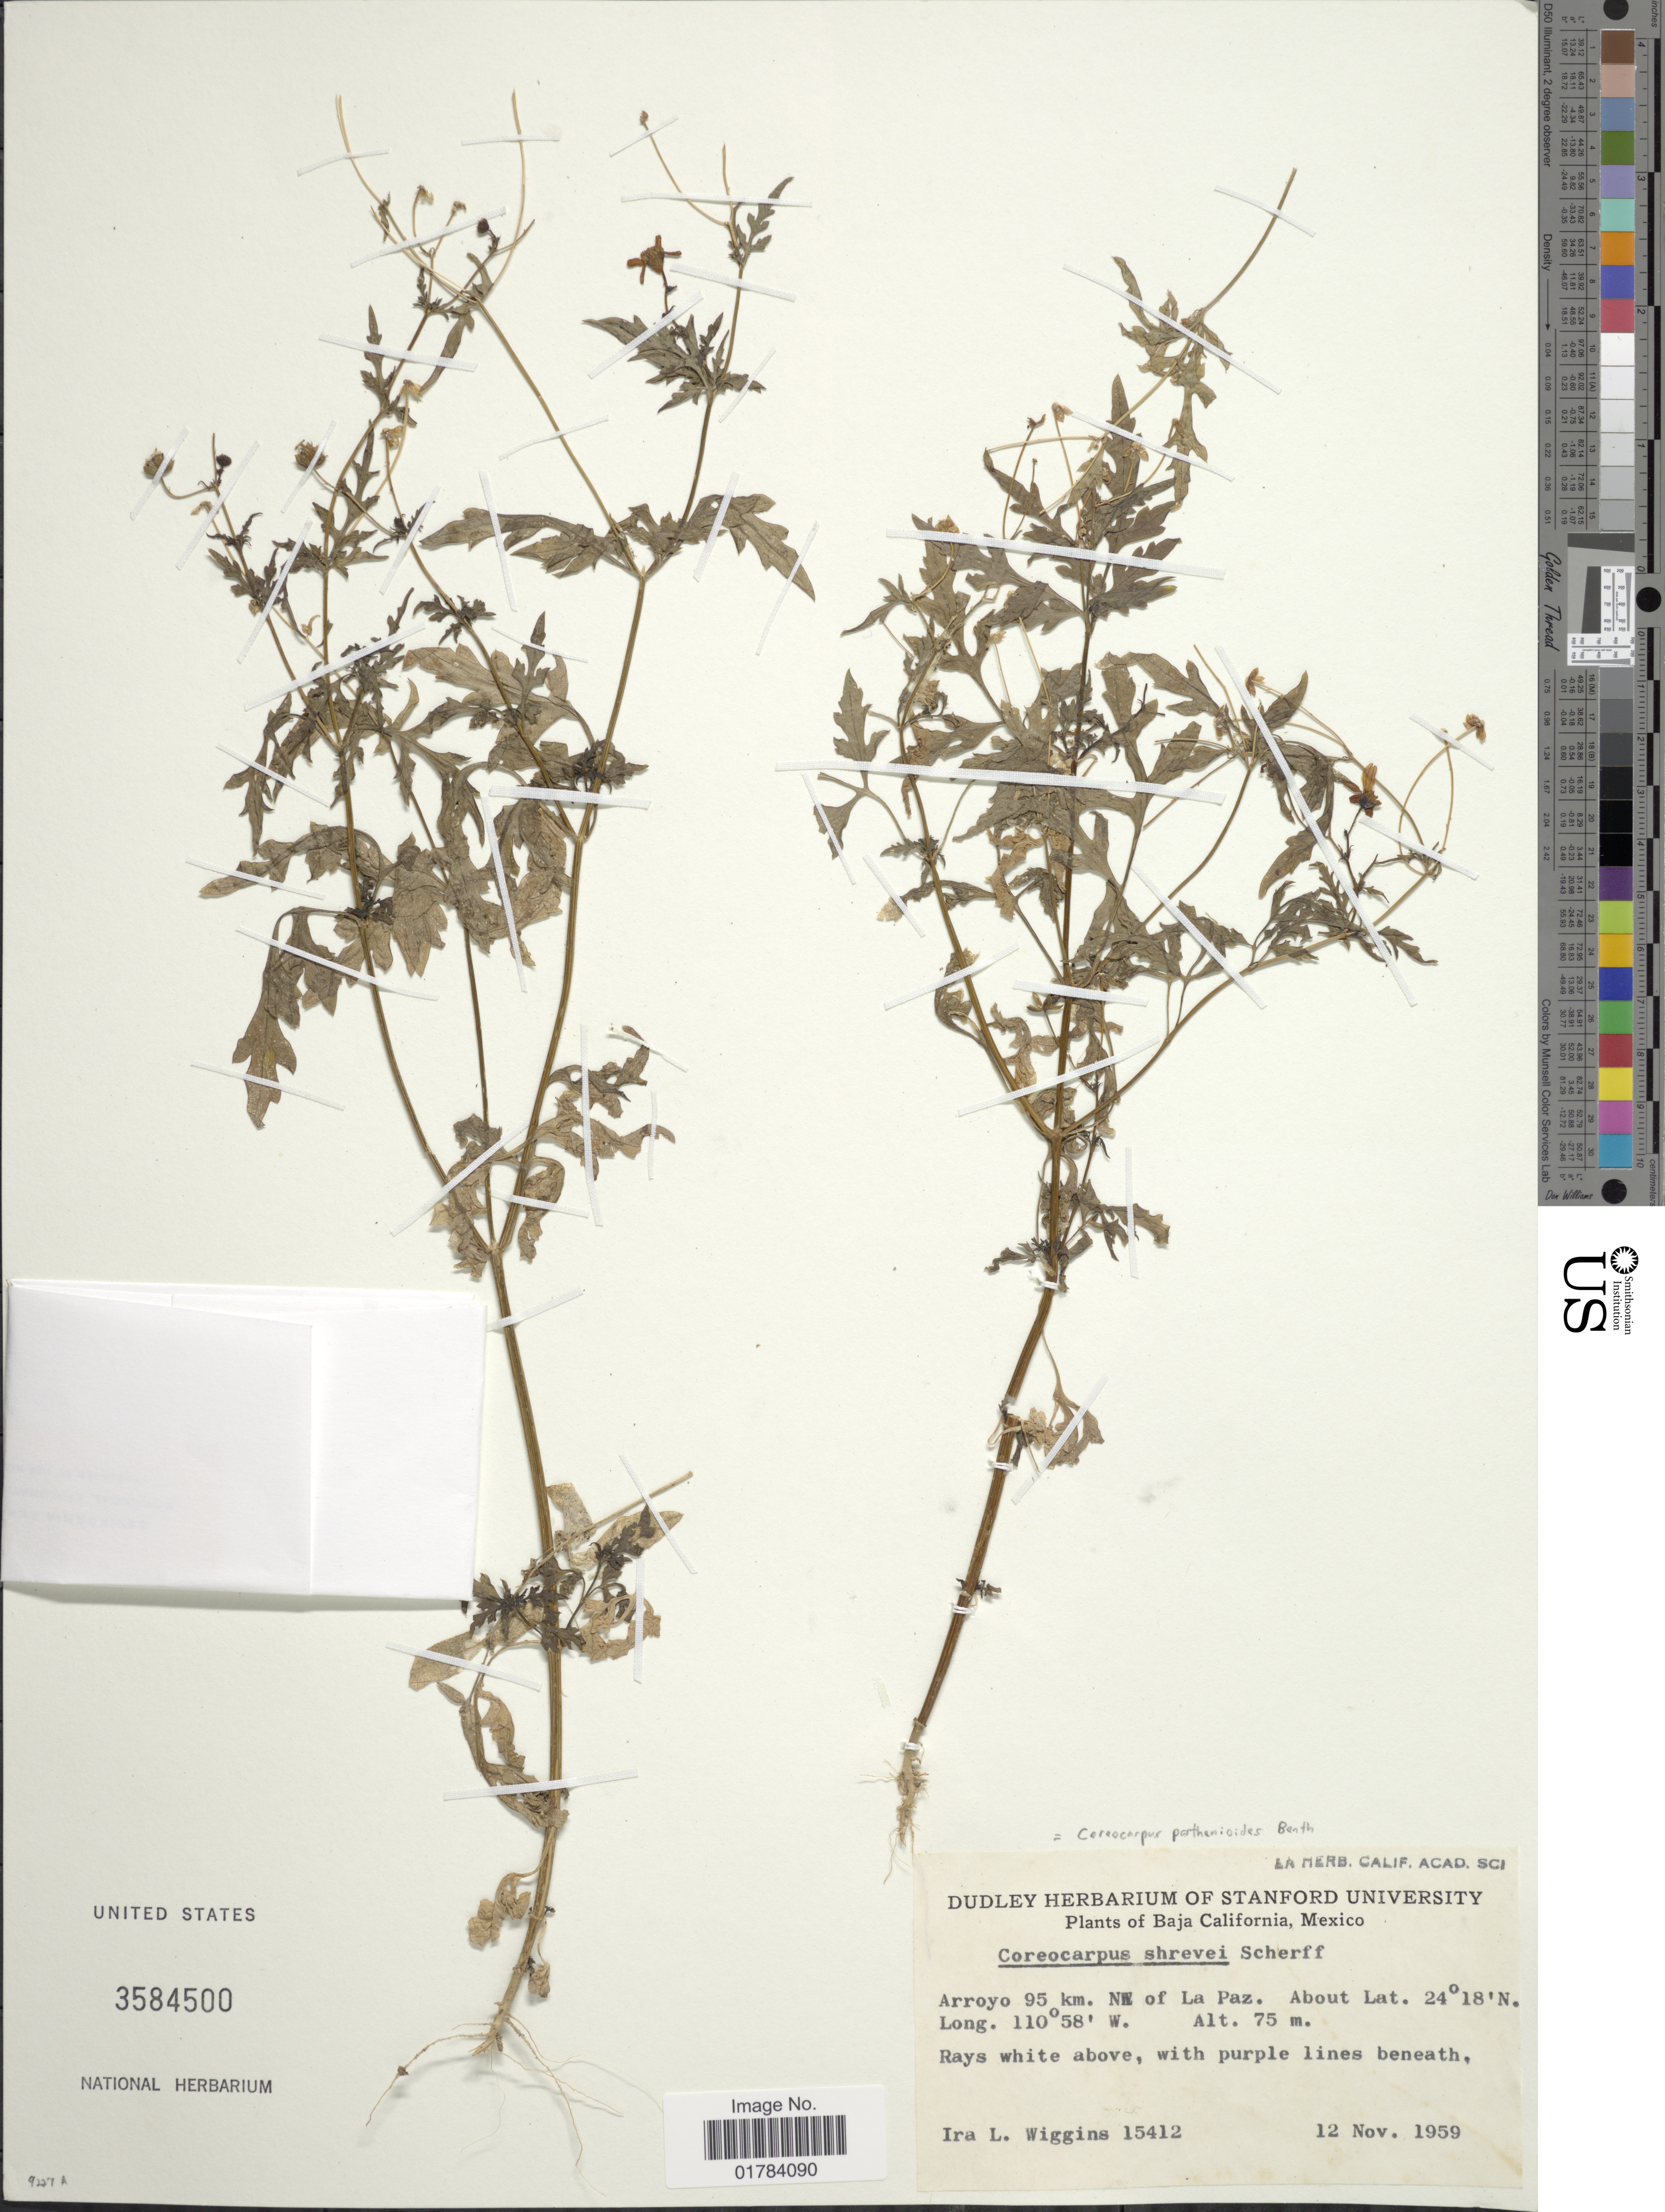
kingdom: Plantae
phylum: Tracheophyta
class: Magnoliopsida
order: Asterales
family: Asteraceae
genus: Coreocarpus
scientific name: Coreocarpus parthenioides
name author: Benth.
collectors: I. L. Wiggins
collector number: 15412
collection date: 1959-11-12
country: Mexico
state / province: Baja California Sur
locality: Arroyo 95 km. NW of La Paz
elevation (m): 75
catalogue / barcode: US 3584500